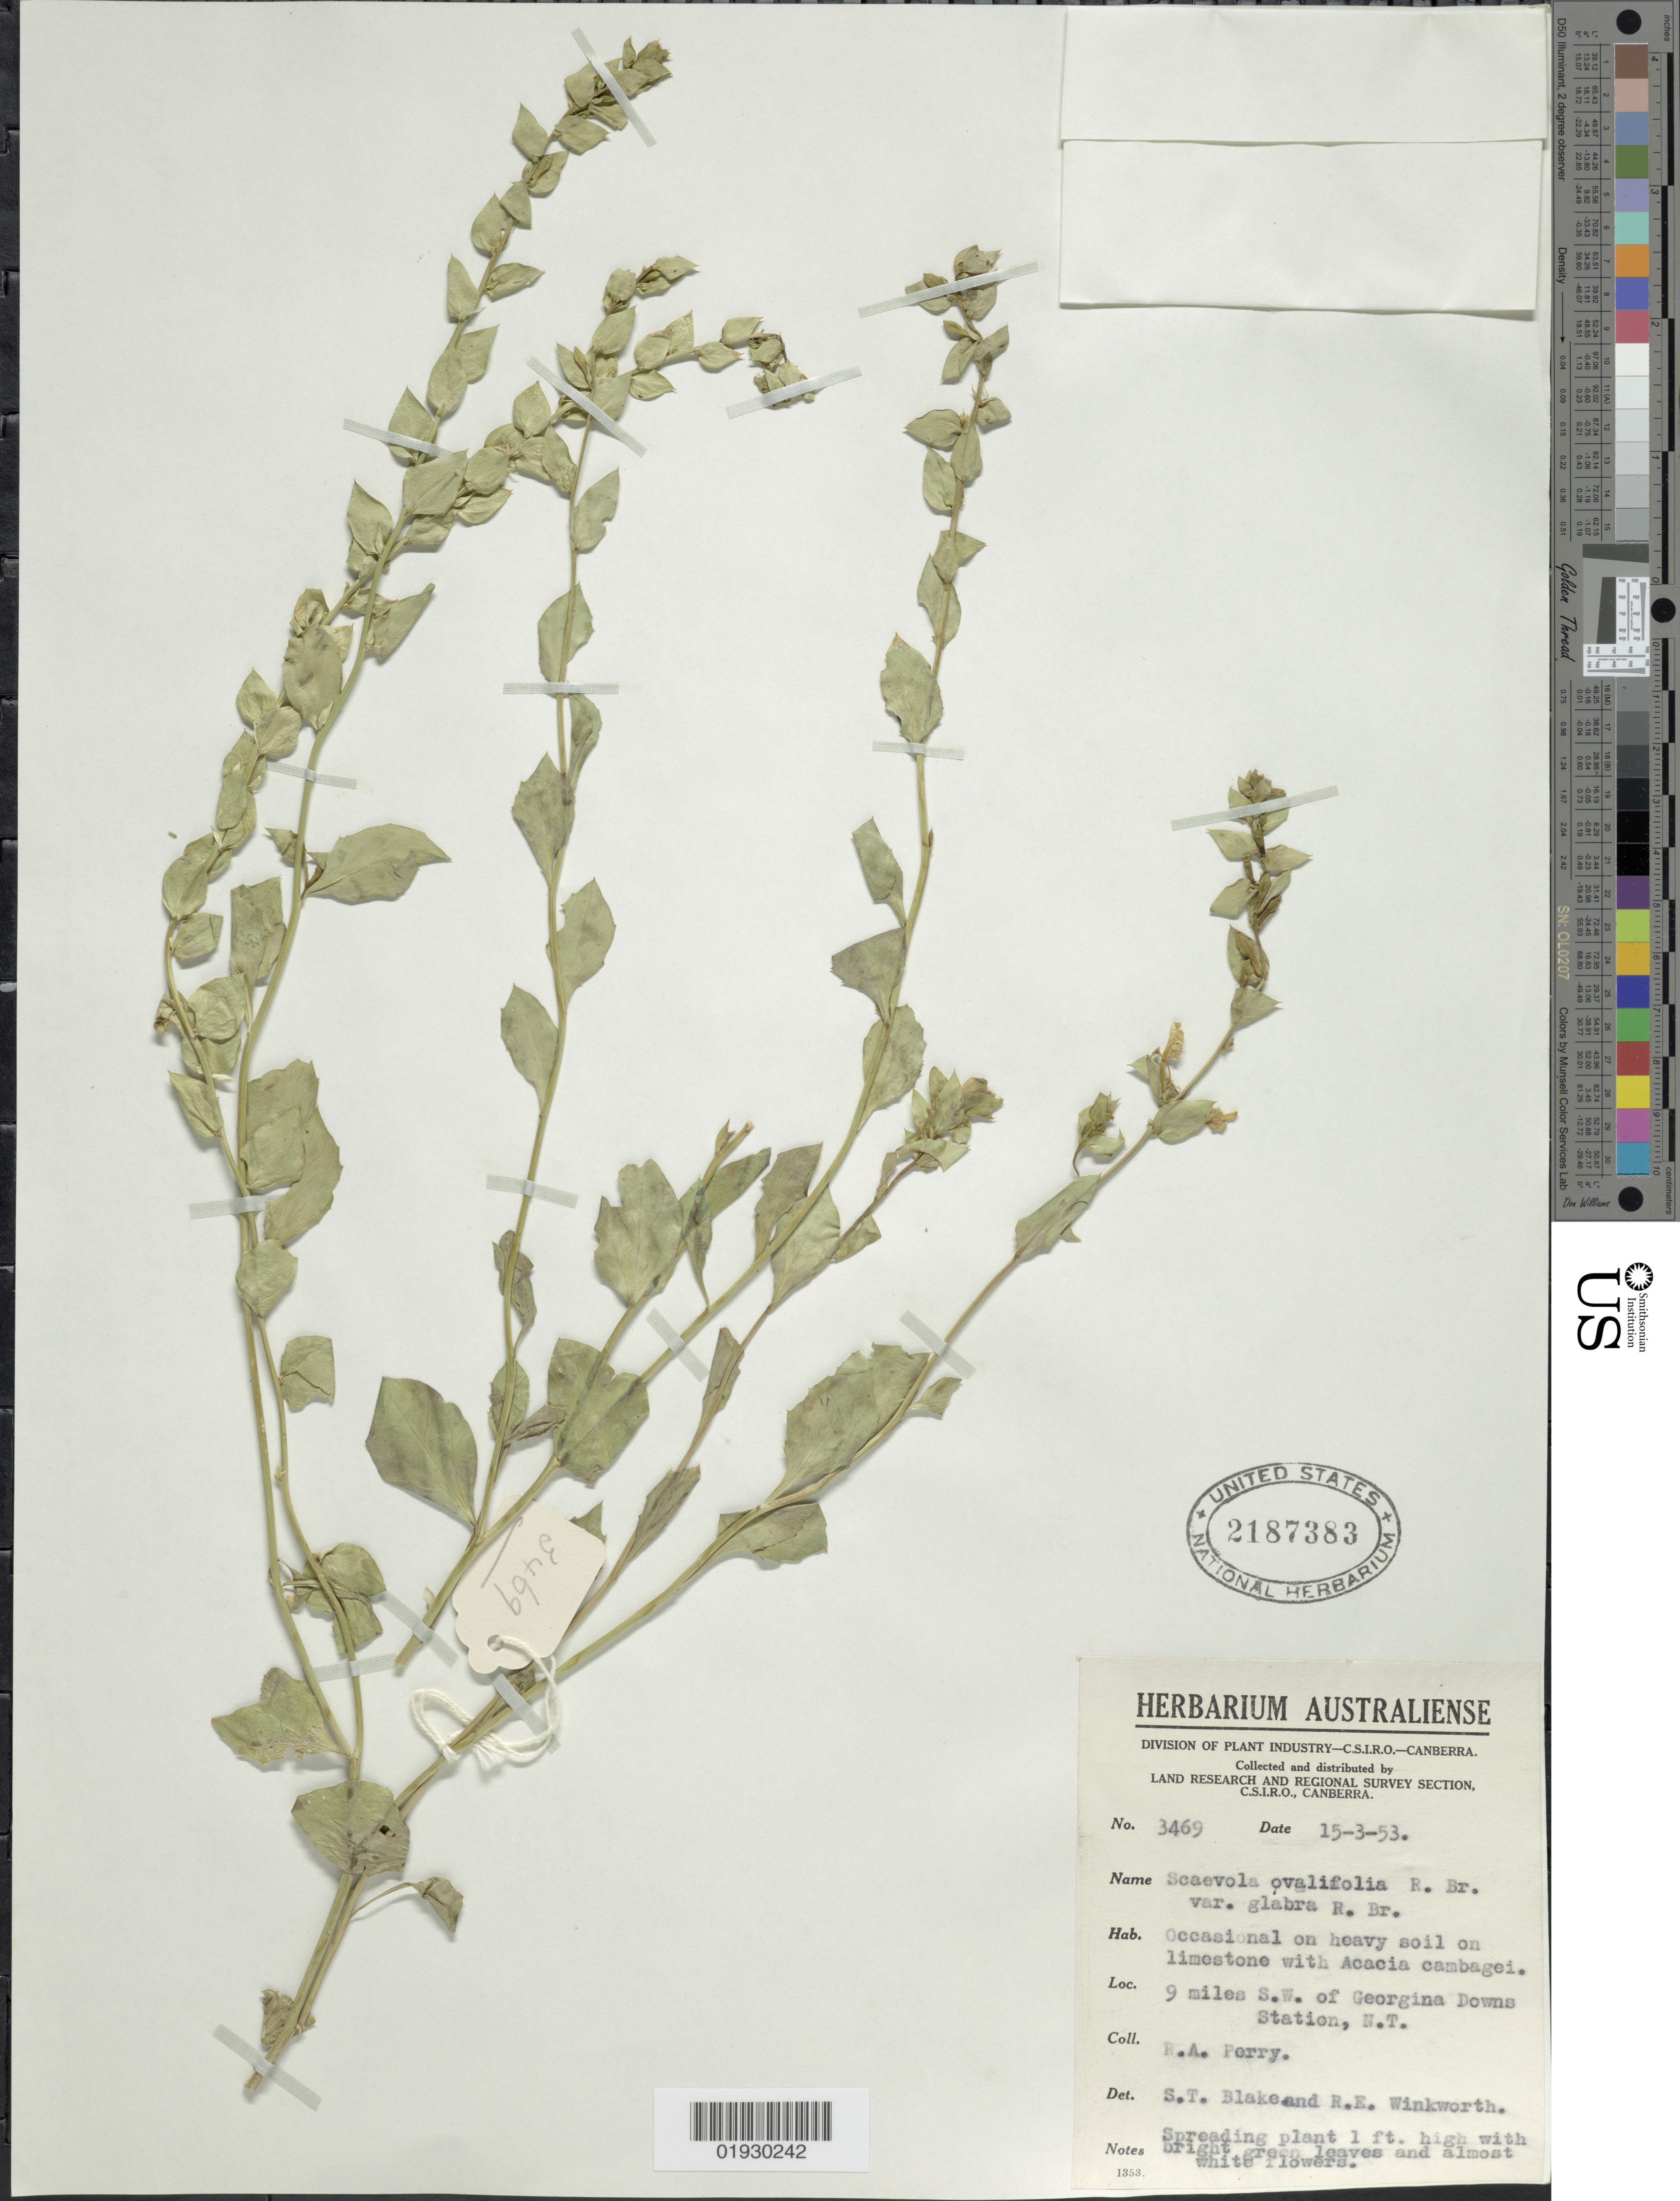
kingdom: Plantae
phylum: Tracheophyta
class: Magnoliopsida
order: Asterales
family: Goodeniaceae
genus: Scaevola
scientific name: Scaevola ovalifolia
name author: R. Br.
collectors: Perry, R. A.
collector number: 3469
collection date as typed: Transcribed d/m/y: 15/3/53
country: Australia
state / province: Northern Territory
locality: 9 miles S.W. of Georgina Downs Station, N.T.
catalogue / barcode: US 2187383